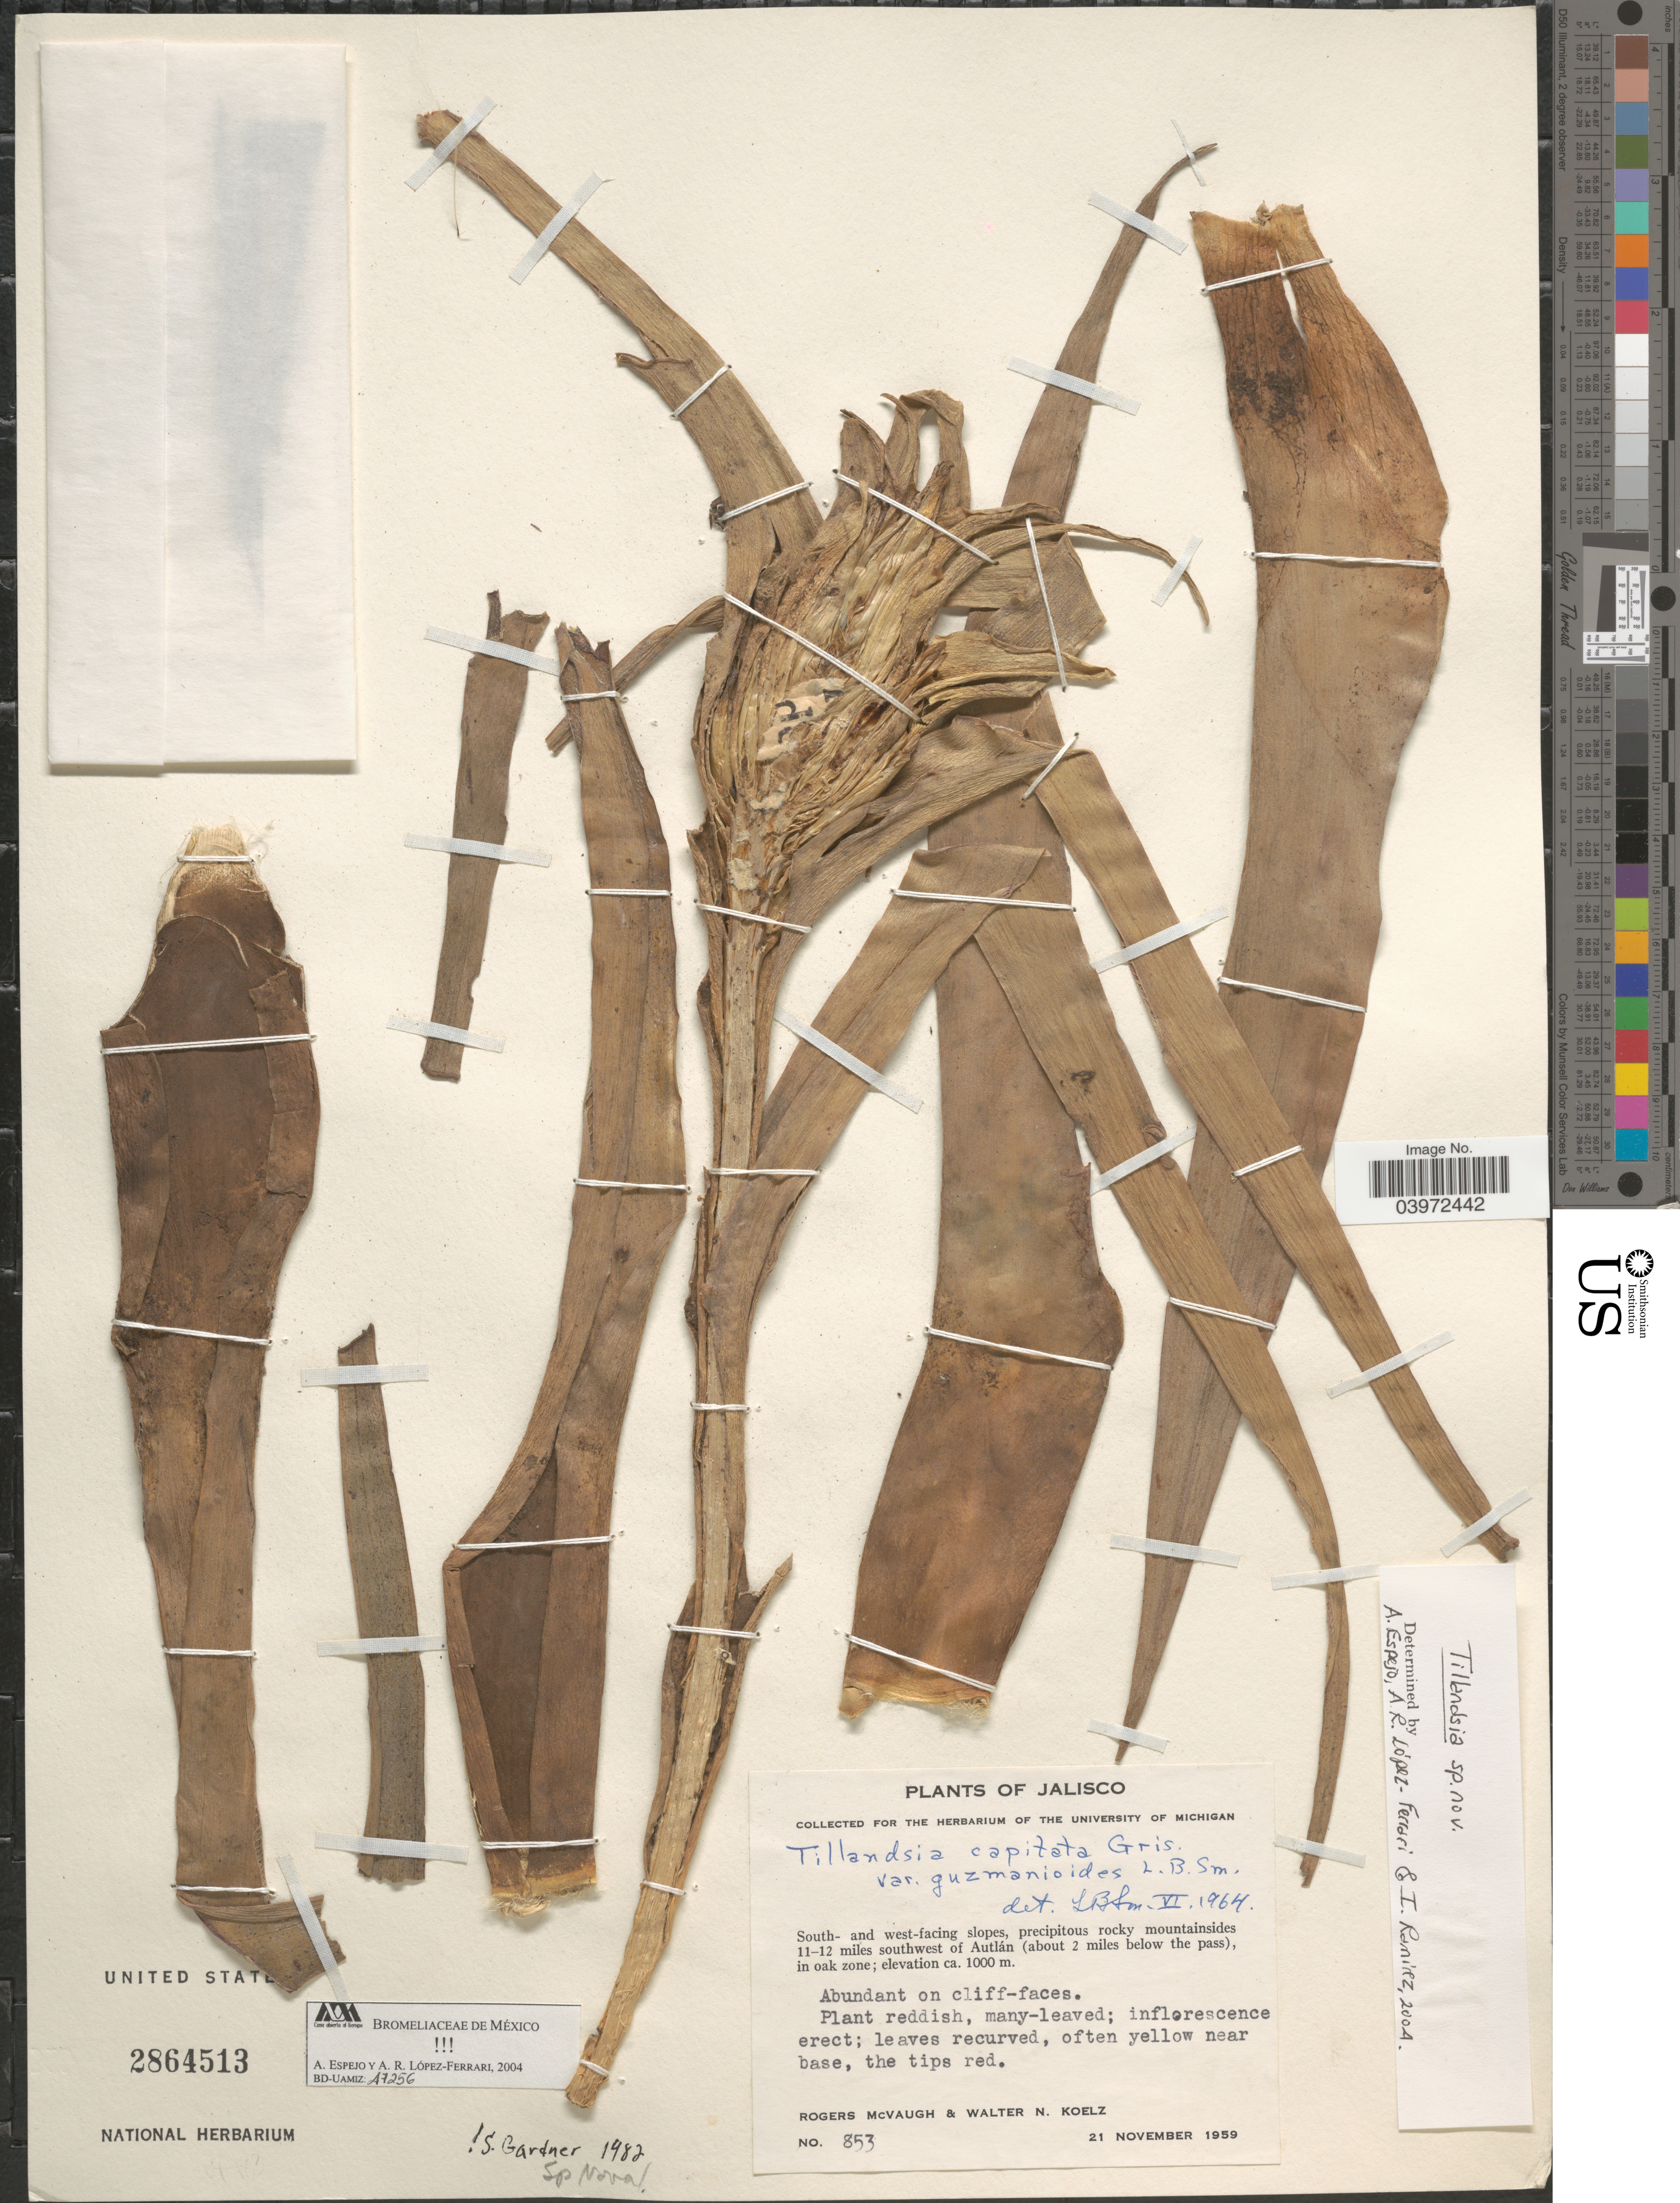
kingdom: Plantae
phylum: Tracheophyta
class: Liliopsida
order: Poales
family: Bromeliaceae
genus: Tillandsia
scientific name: Tillandsia sp.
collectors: R. McVaugh & W. N. Koelz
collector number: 853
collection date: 1959-11-21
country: Mexico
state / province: Jalisco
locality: South- and west-facing slopes, precipitous rocky mountainsides 11-12 miles southwest of Autlán (about 2 miles below the pass), in oak zone.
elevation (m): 1000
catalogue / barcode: US 2864513